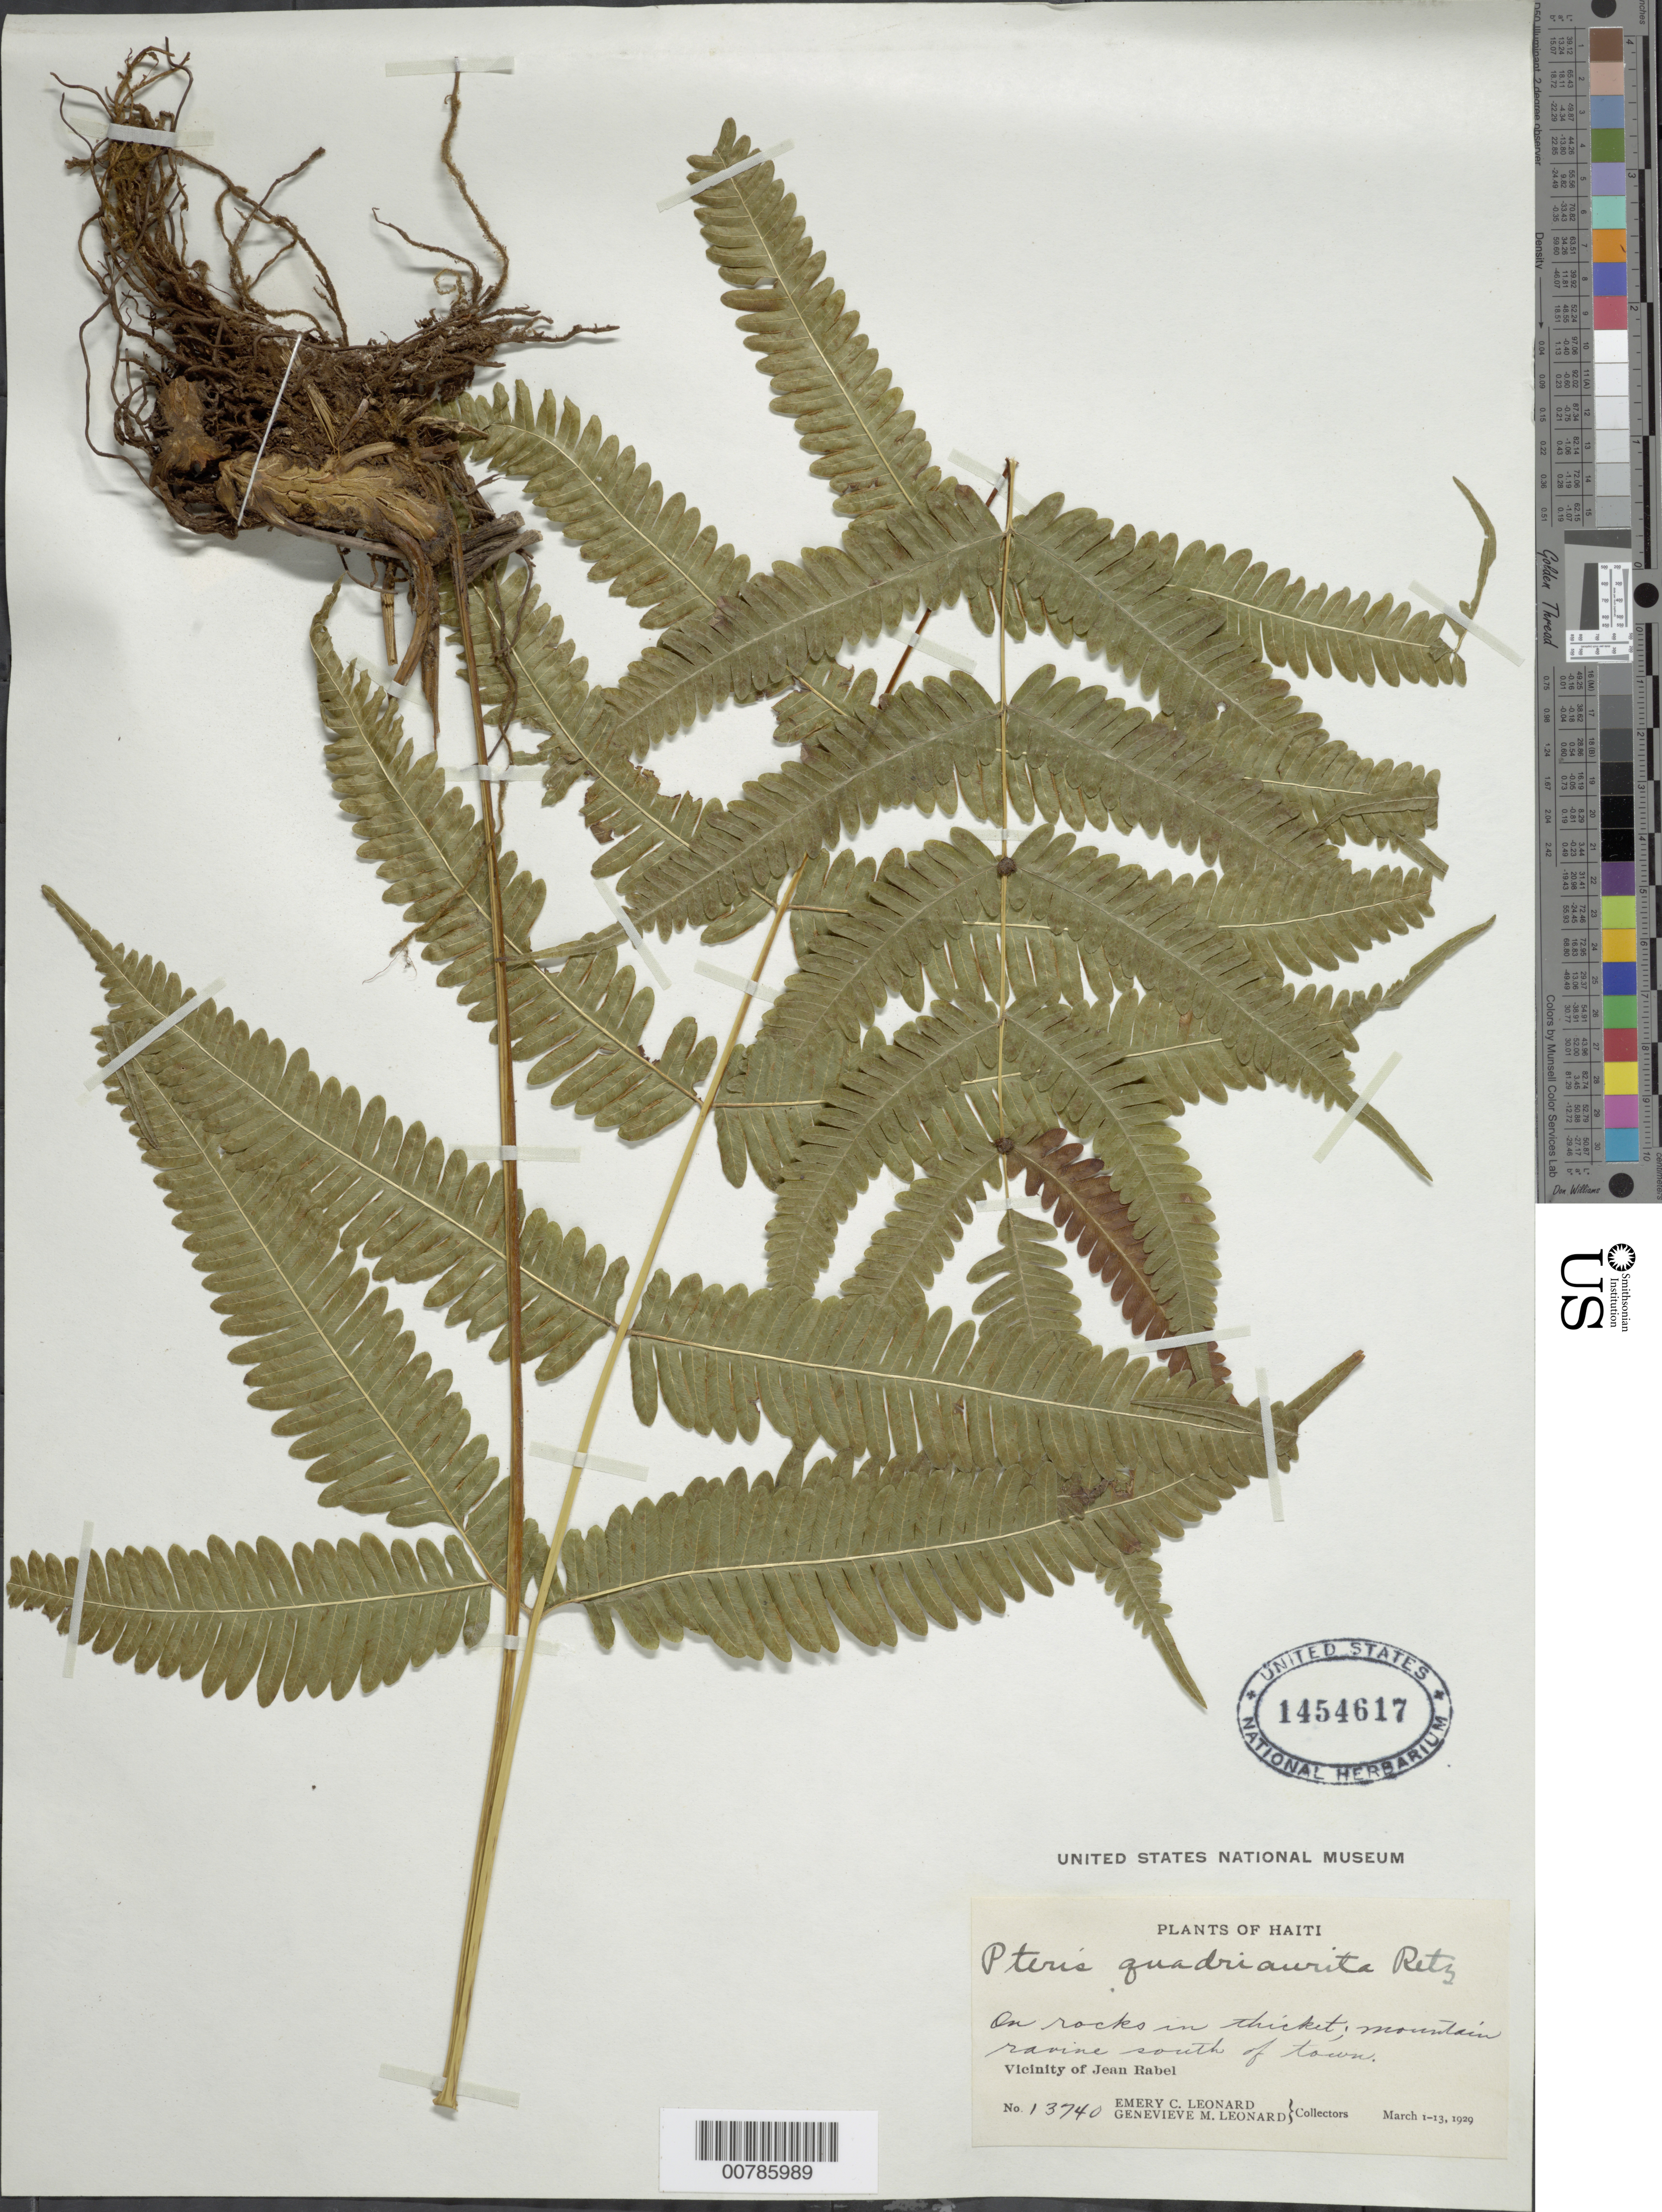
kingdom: Plantae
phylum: Tracheophyta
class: Polypodiopsida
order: Polypodiales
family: Pteridaceae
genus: Pteris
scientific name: Pteris quadriaurita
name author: Retz.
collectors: E. C. Leonard & G. M. Leonard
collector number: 13740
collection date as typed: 01 Mar 1929 to 13 Mar 1929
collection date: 1929-03-01/1929-03-13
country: Haiti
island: Hispaniola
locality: Jean Rabel, S of town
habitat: On rocks in thicket, mountain ravine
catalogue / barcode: US 1454617